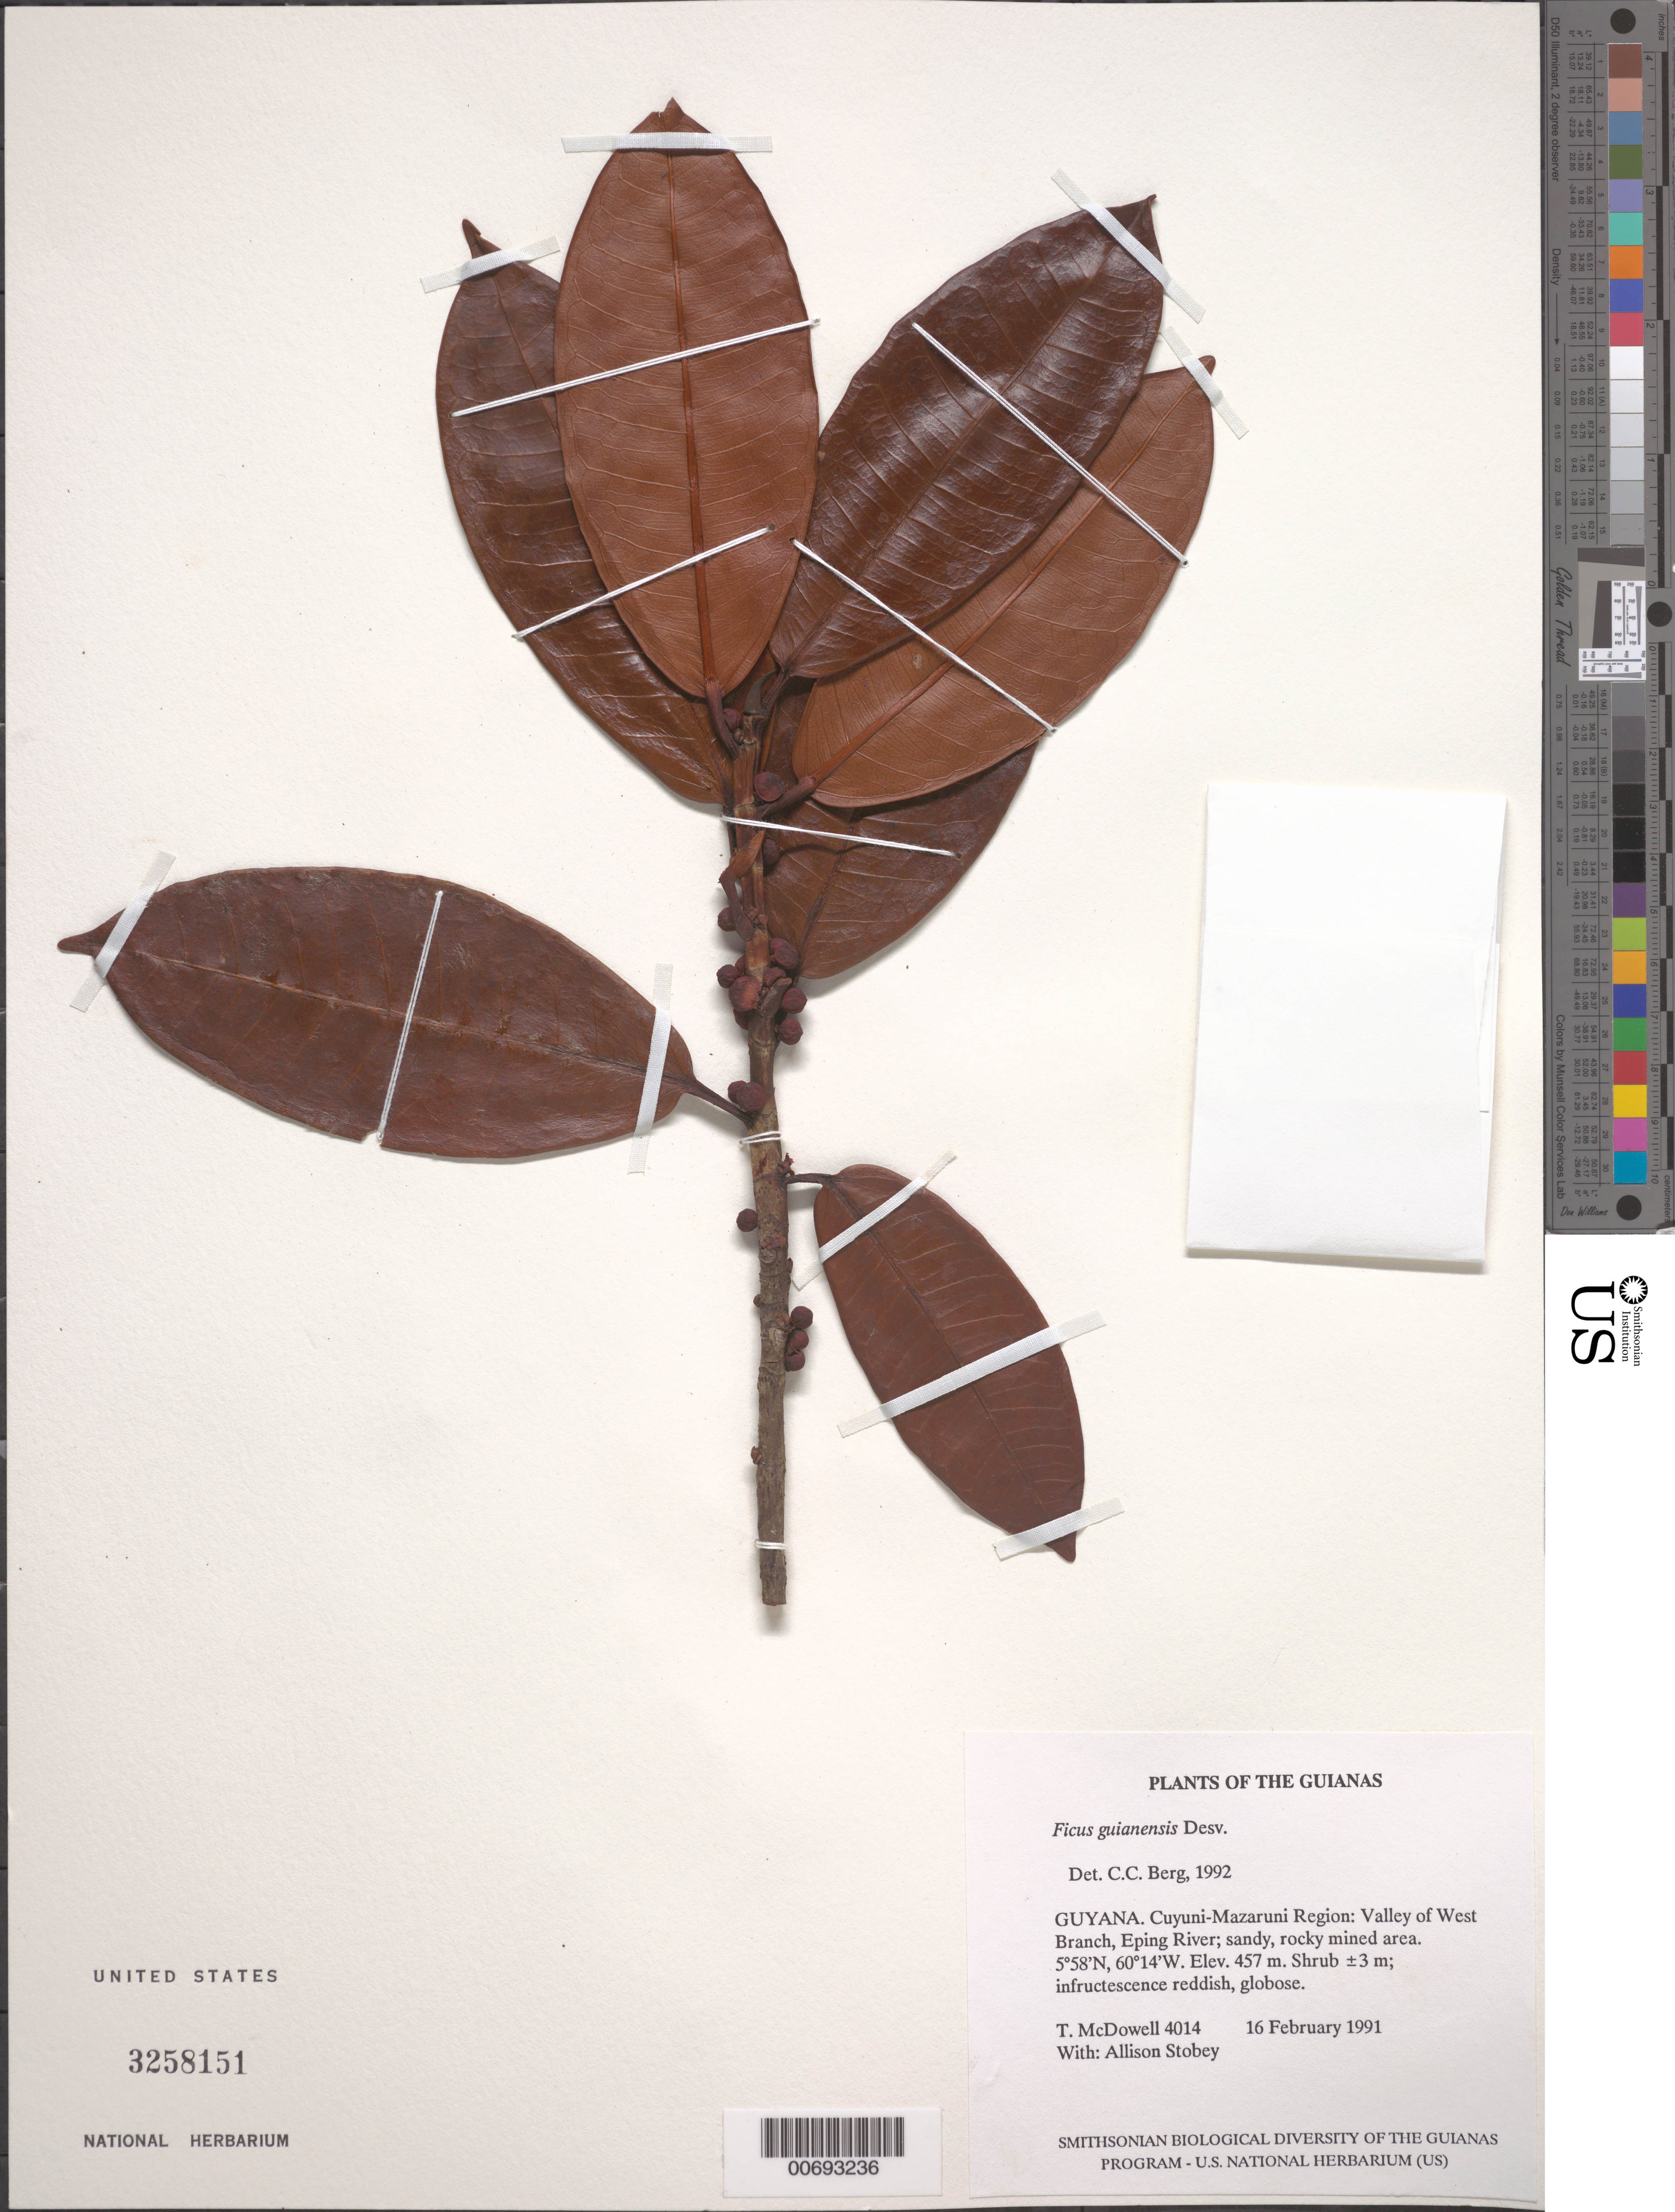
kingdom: Plantae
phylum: Tracheophyta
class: Magnoliopsida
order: Rosales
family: Moraceae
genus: Ficus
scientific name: Ficus guianensis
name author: Desv. ex Ham.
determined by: Berg, C. C.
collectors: T. McDowell & A. Stobey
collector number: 4014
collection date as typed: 16 February 1991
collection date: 1991-02-16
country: Guyana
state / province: Cuyuni-Mazaruni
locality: Valley of West Branch, Eping River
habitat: Sandy, rocky mined area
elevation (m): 457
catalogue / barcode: US 3258151